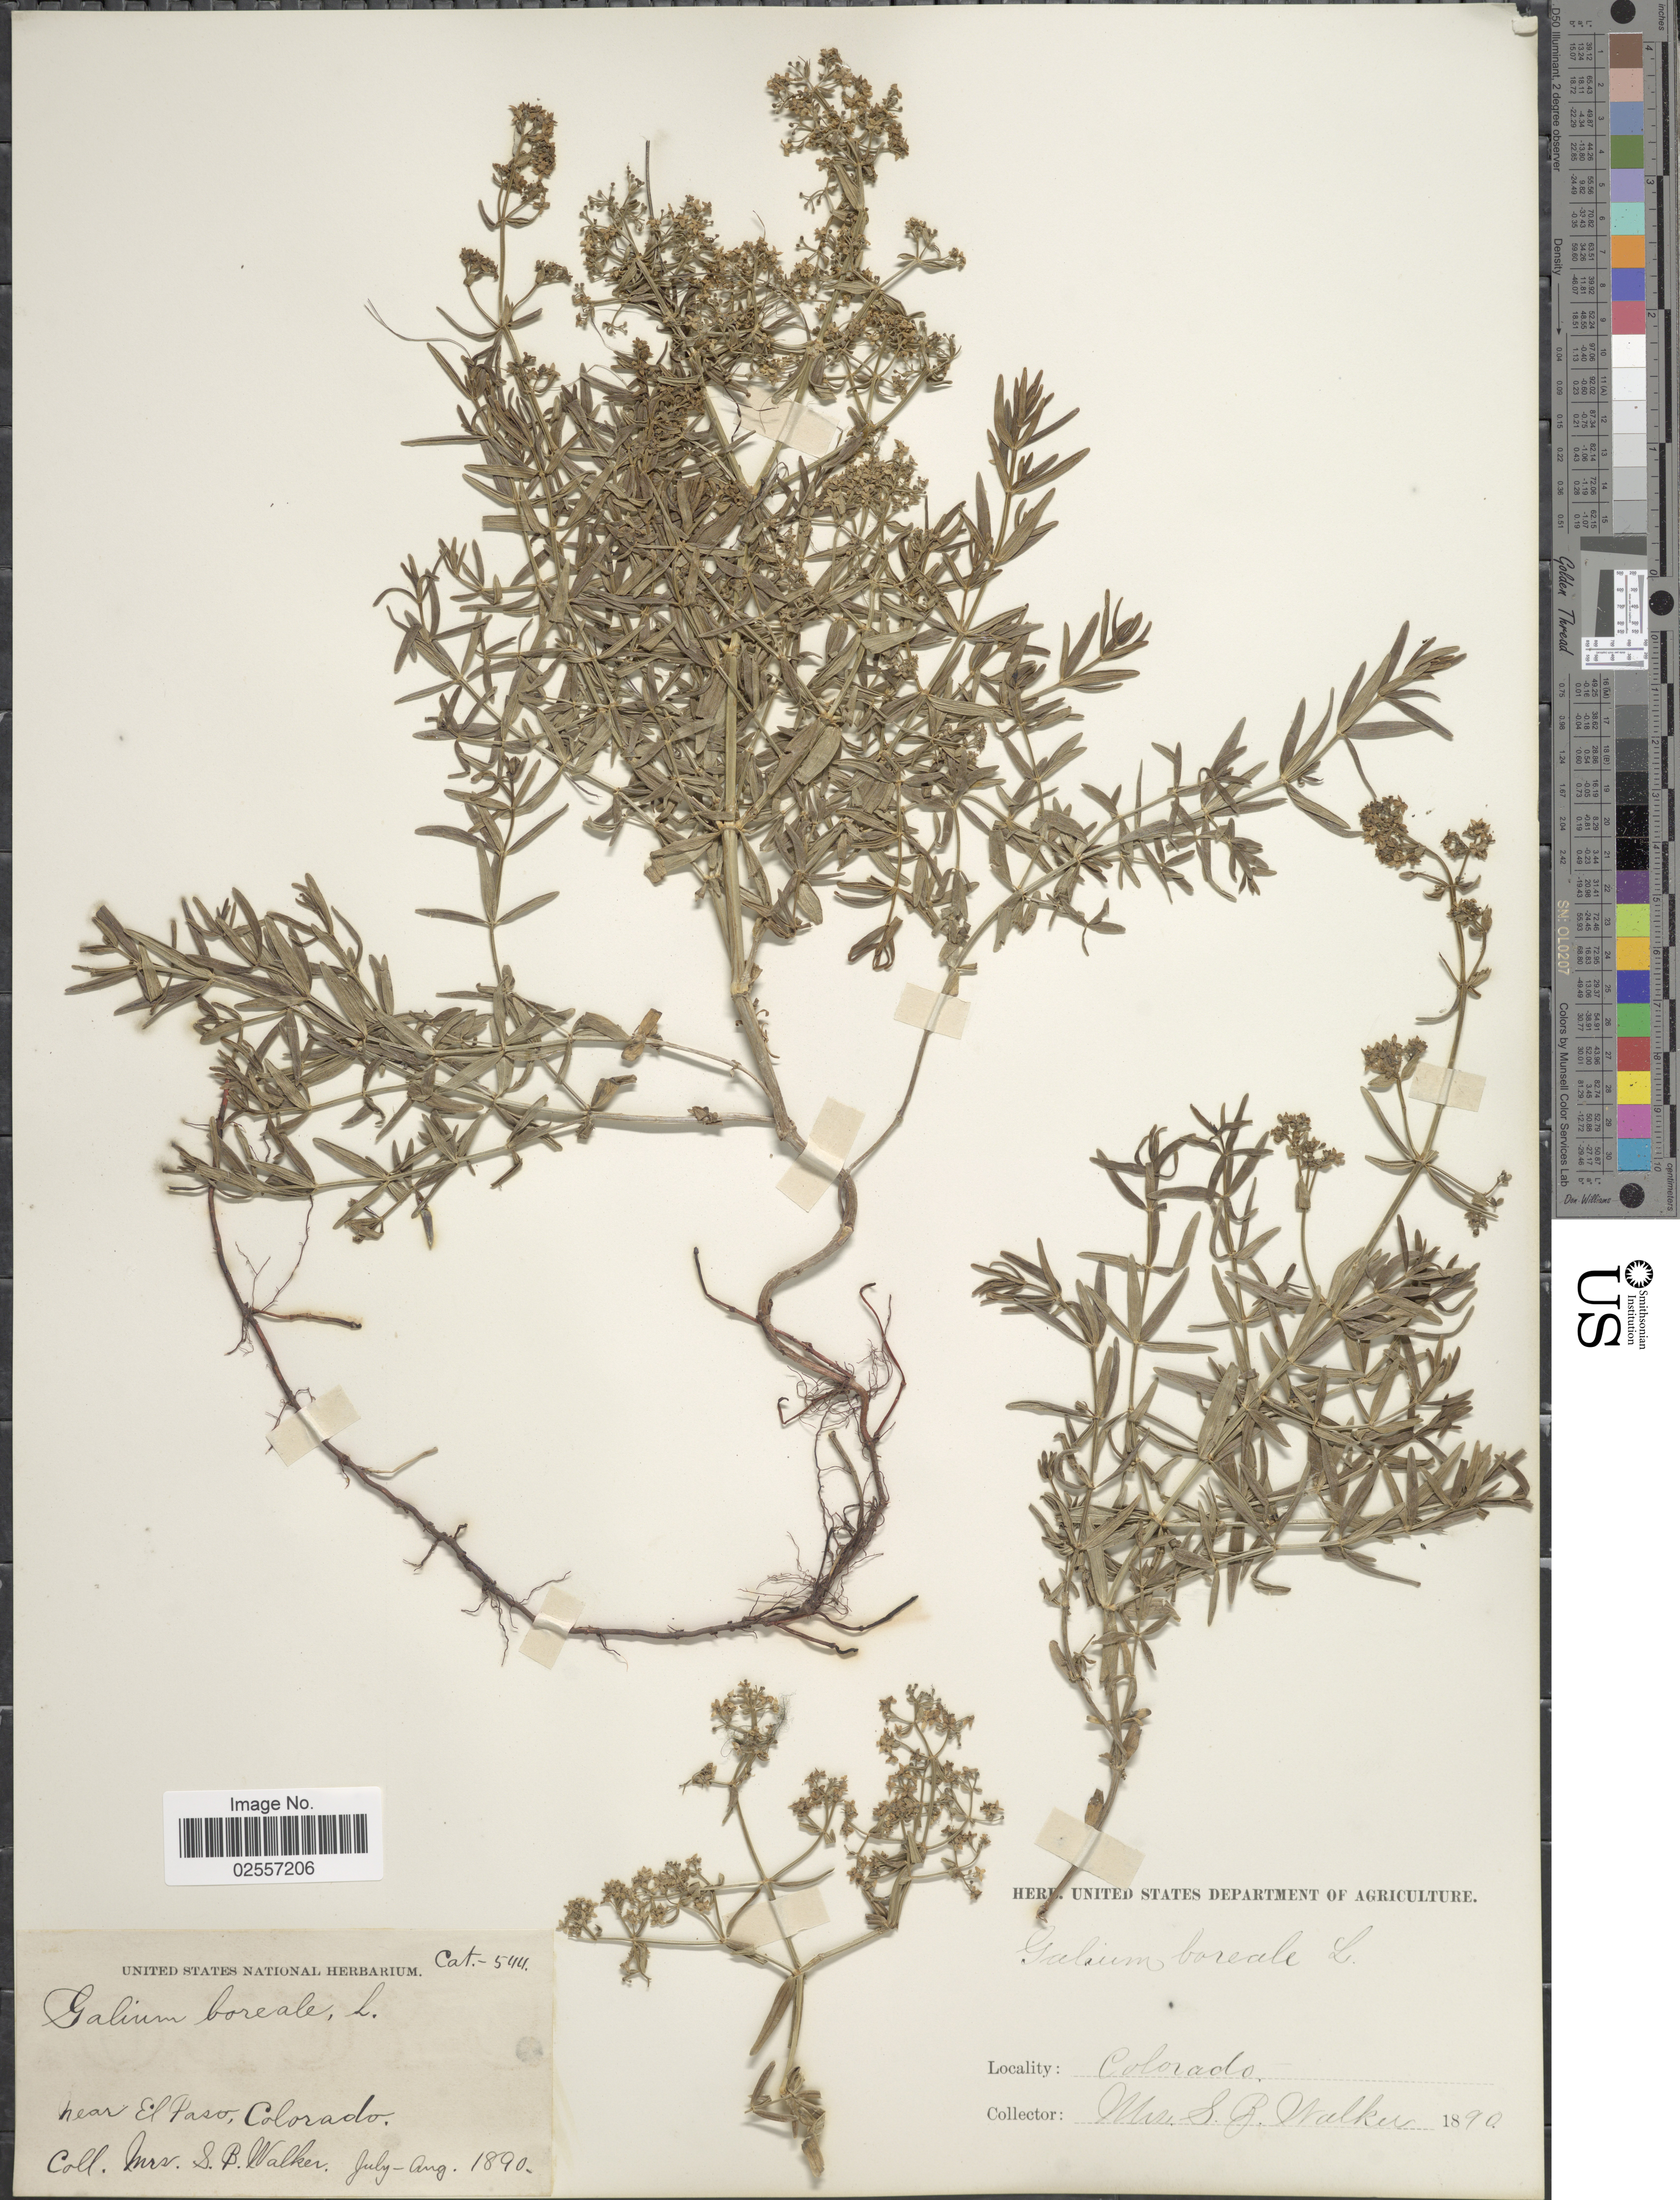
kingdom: Plantae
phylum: Tracheophyta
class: Magnoliopsida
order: Gentianales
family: Rubiaceae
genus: Galium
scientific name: Galium boreale L.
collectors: S. Walker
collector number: Cat. 544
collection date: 1890-07/1890-08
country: United States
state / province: Colorado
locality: Near El Paso